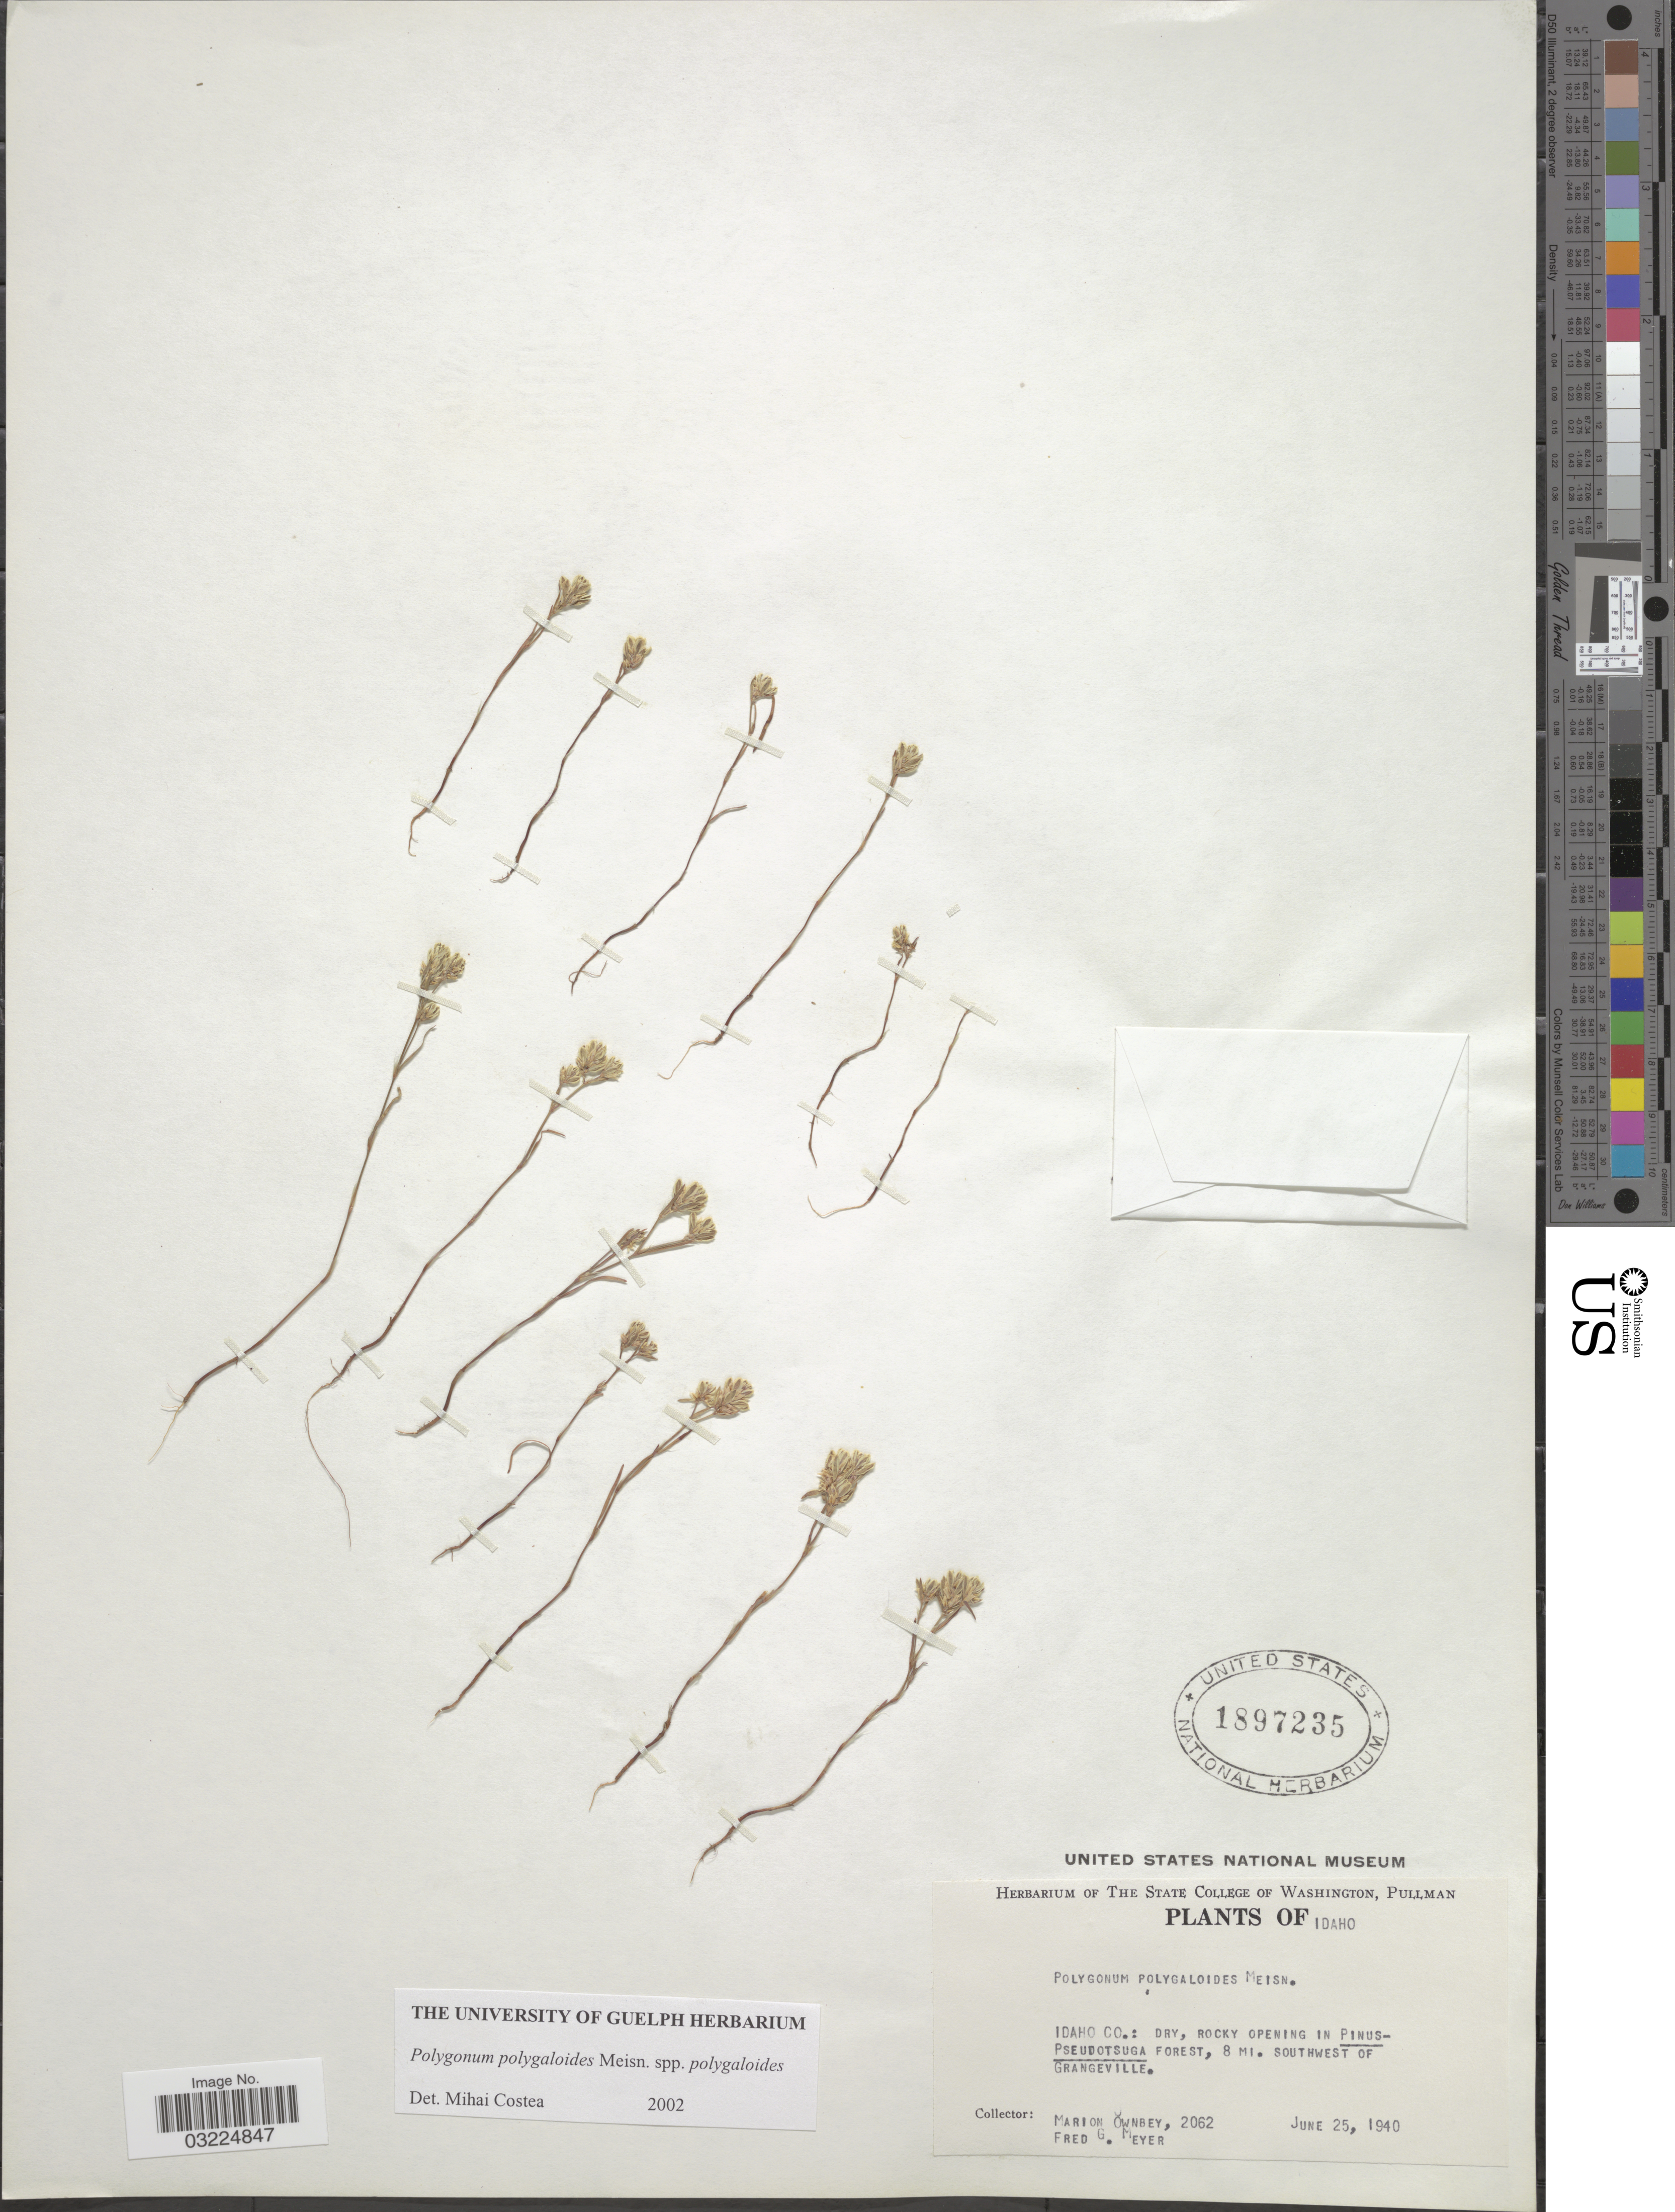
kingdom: Plantae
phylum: Tracheophyta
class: Magnoliopsida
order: Caryophyllales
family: Polygonaceae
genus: Polygonum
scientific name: Polygonum polygaloides subsp. polygaloides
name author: Meisn.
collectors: M. Ownbey & F. G. Meyer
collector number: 2062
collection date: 1940-06-25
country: United States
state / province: Idaho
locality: Idaho Co.: 8 mi. Southwest of Grangeville.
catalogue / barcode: US 1897235